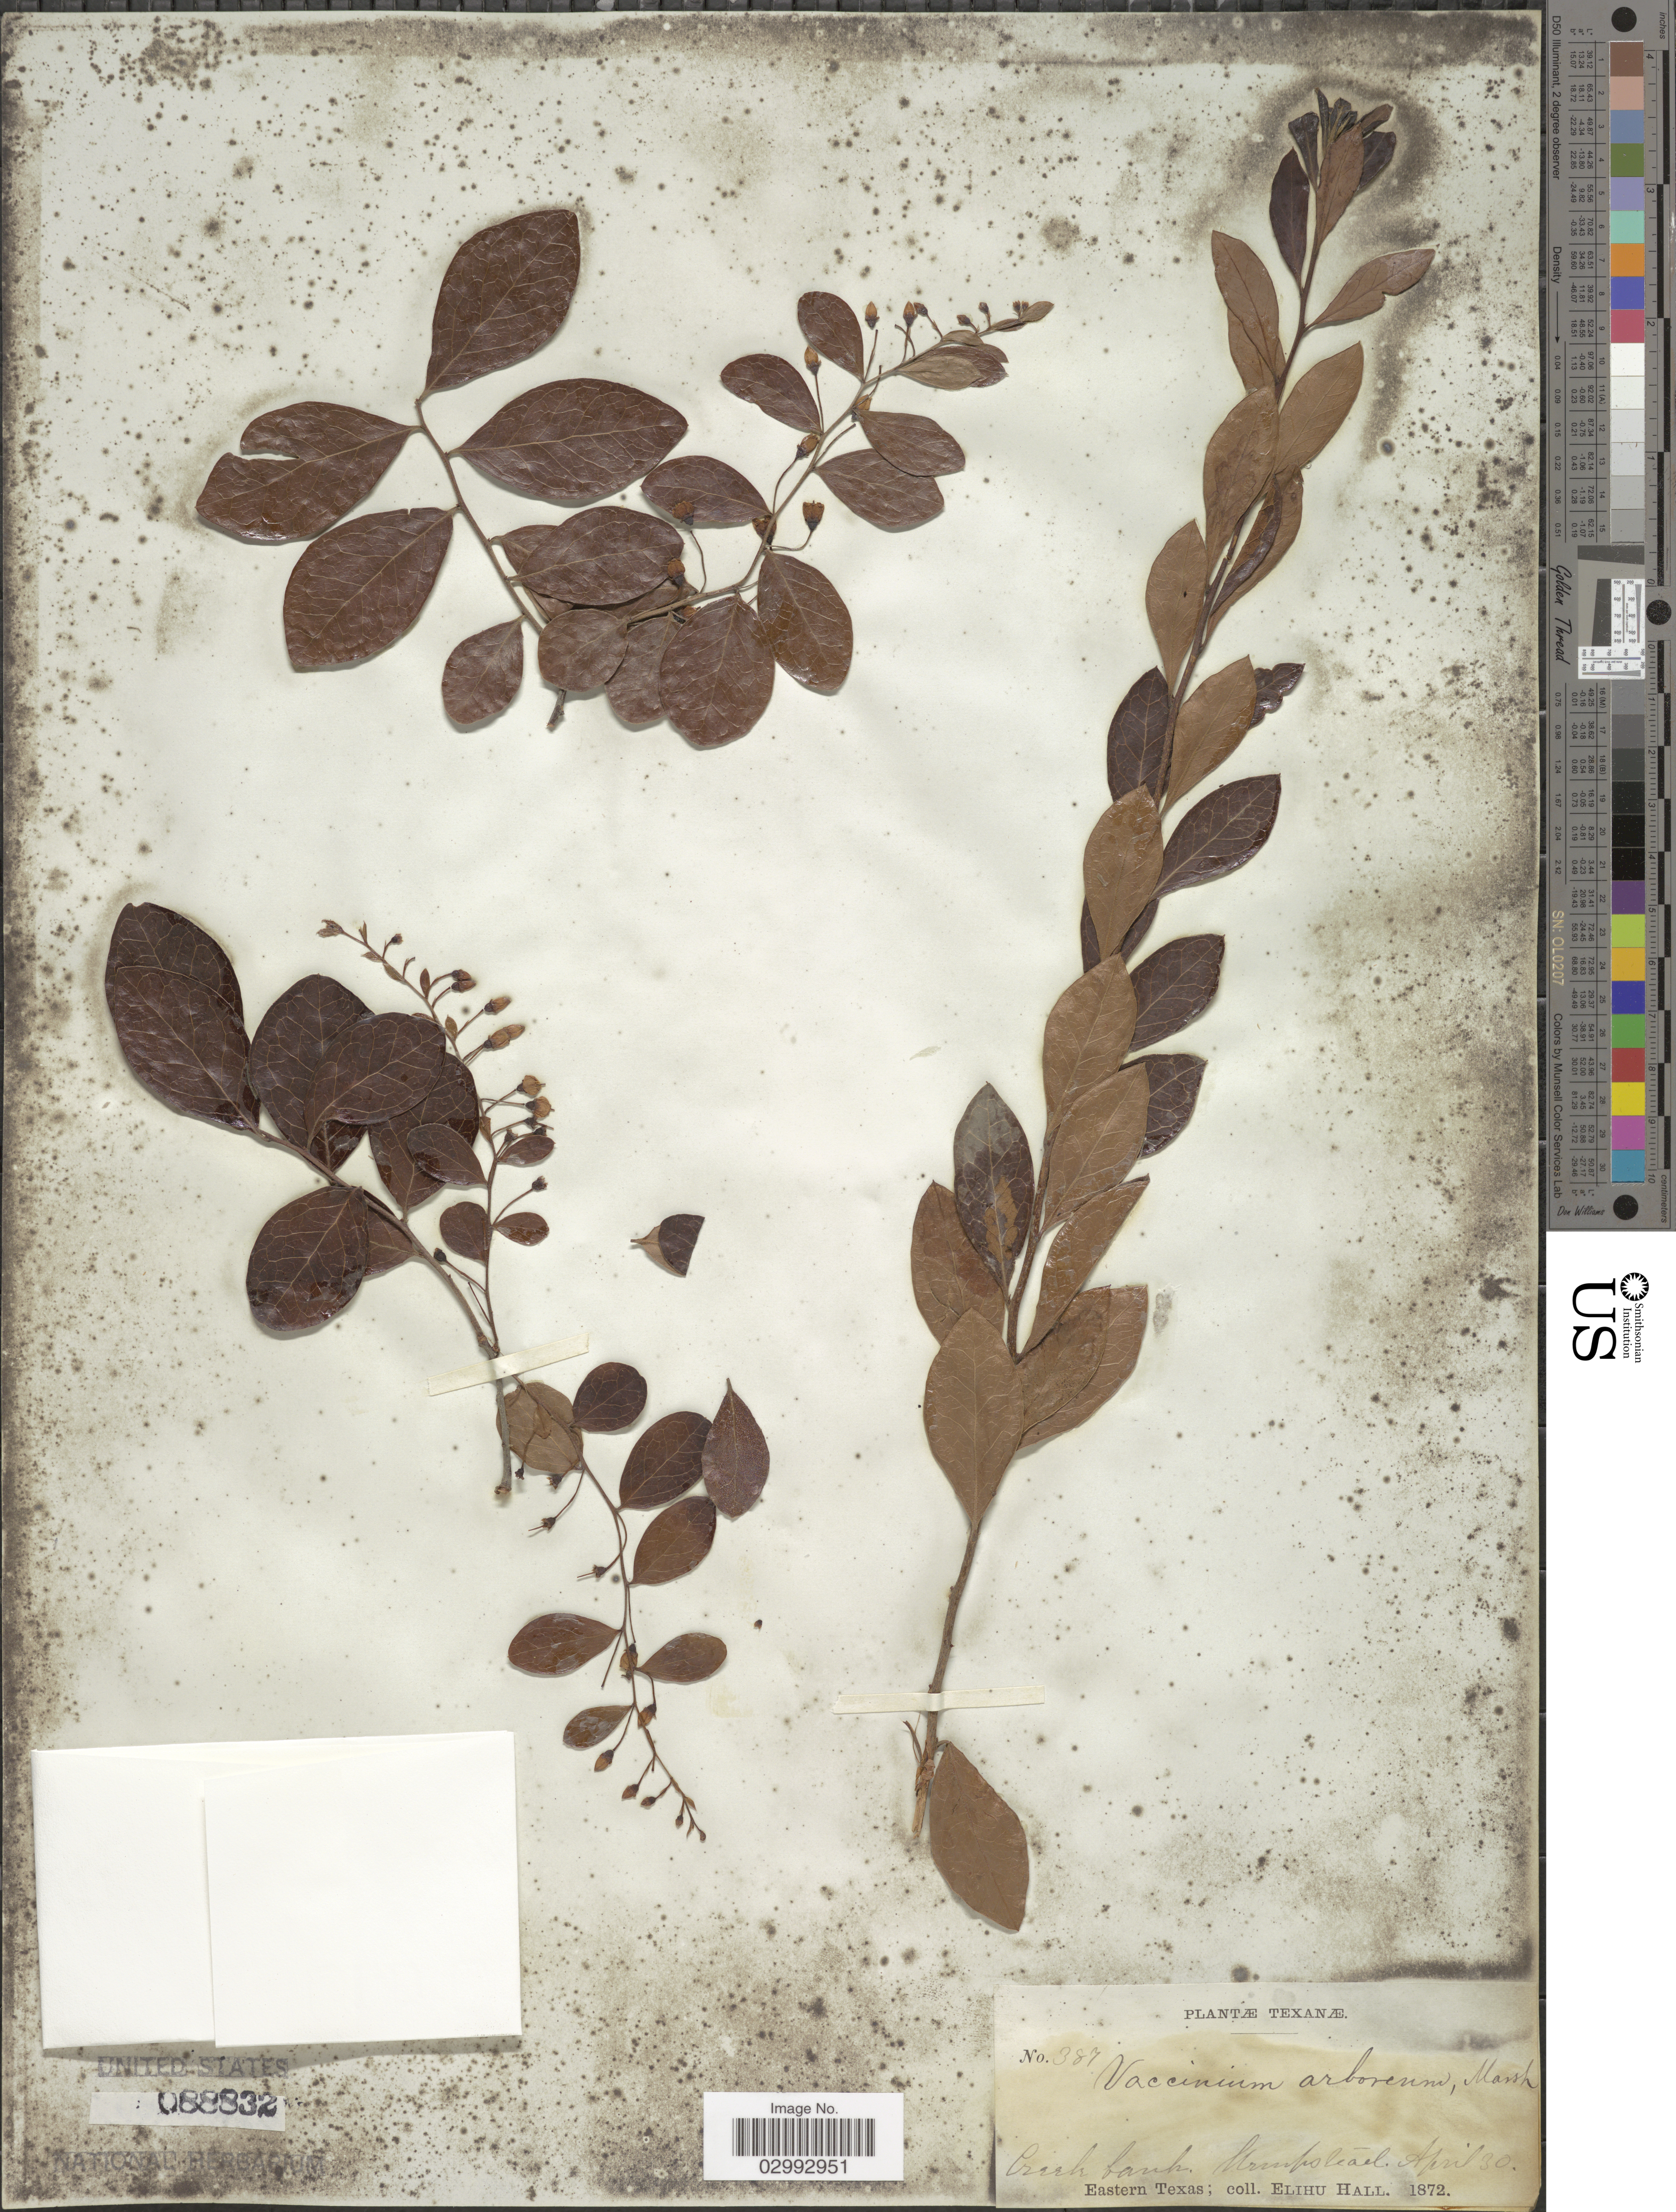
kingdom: Plantae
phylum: Tracheophyta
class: Magnoliopsida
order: Ericales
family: Ericaceae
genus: Batodendron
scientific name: Batodendron arboreum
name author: Nutt.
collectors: E. Hall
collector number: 387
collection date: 1872-04-30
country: United States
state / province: Texas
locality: Creek bank, Hampstead.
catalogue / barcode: US 88832